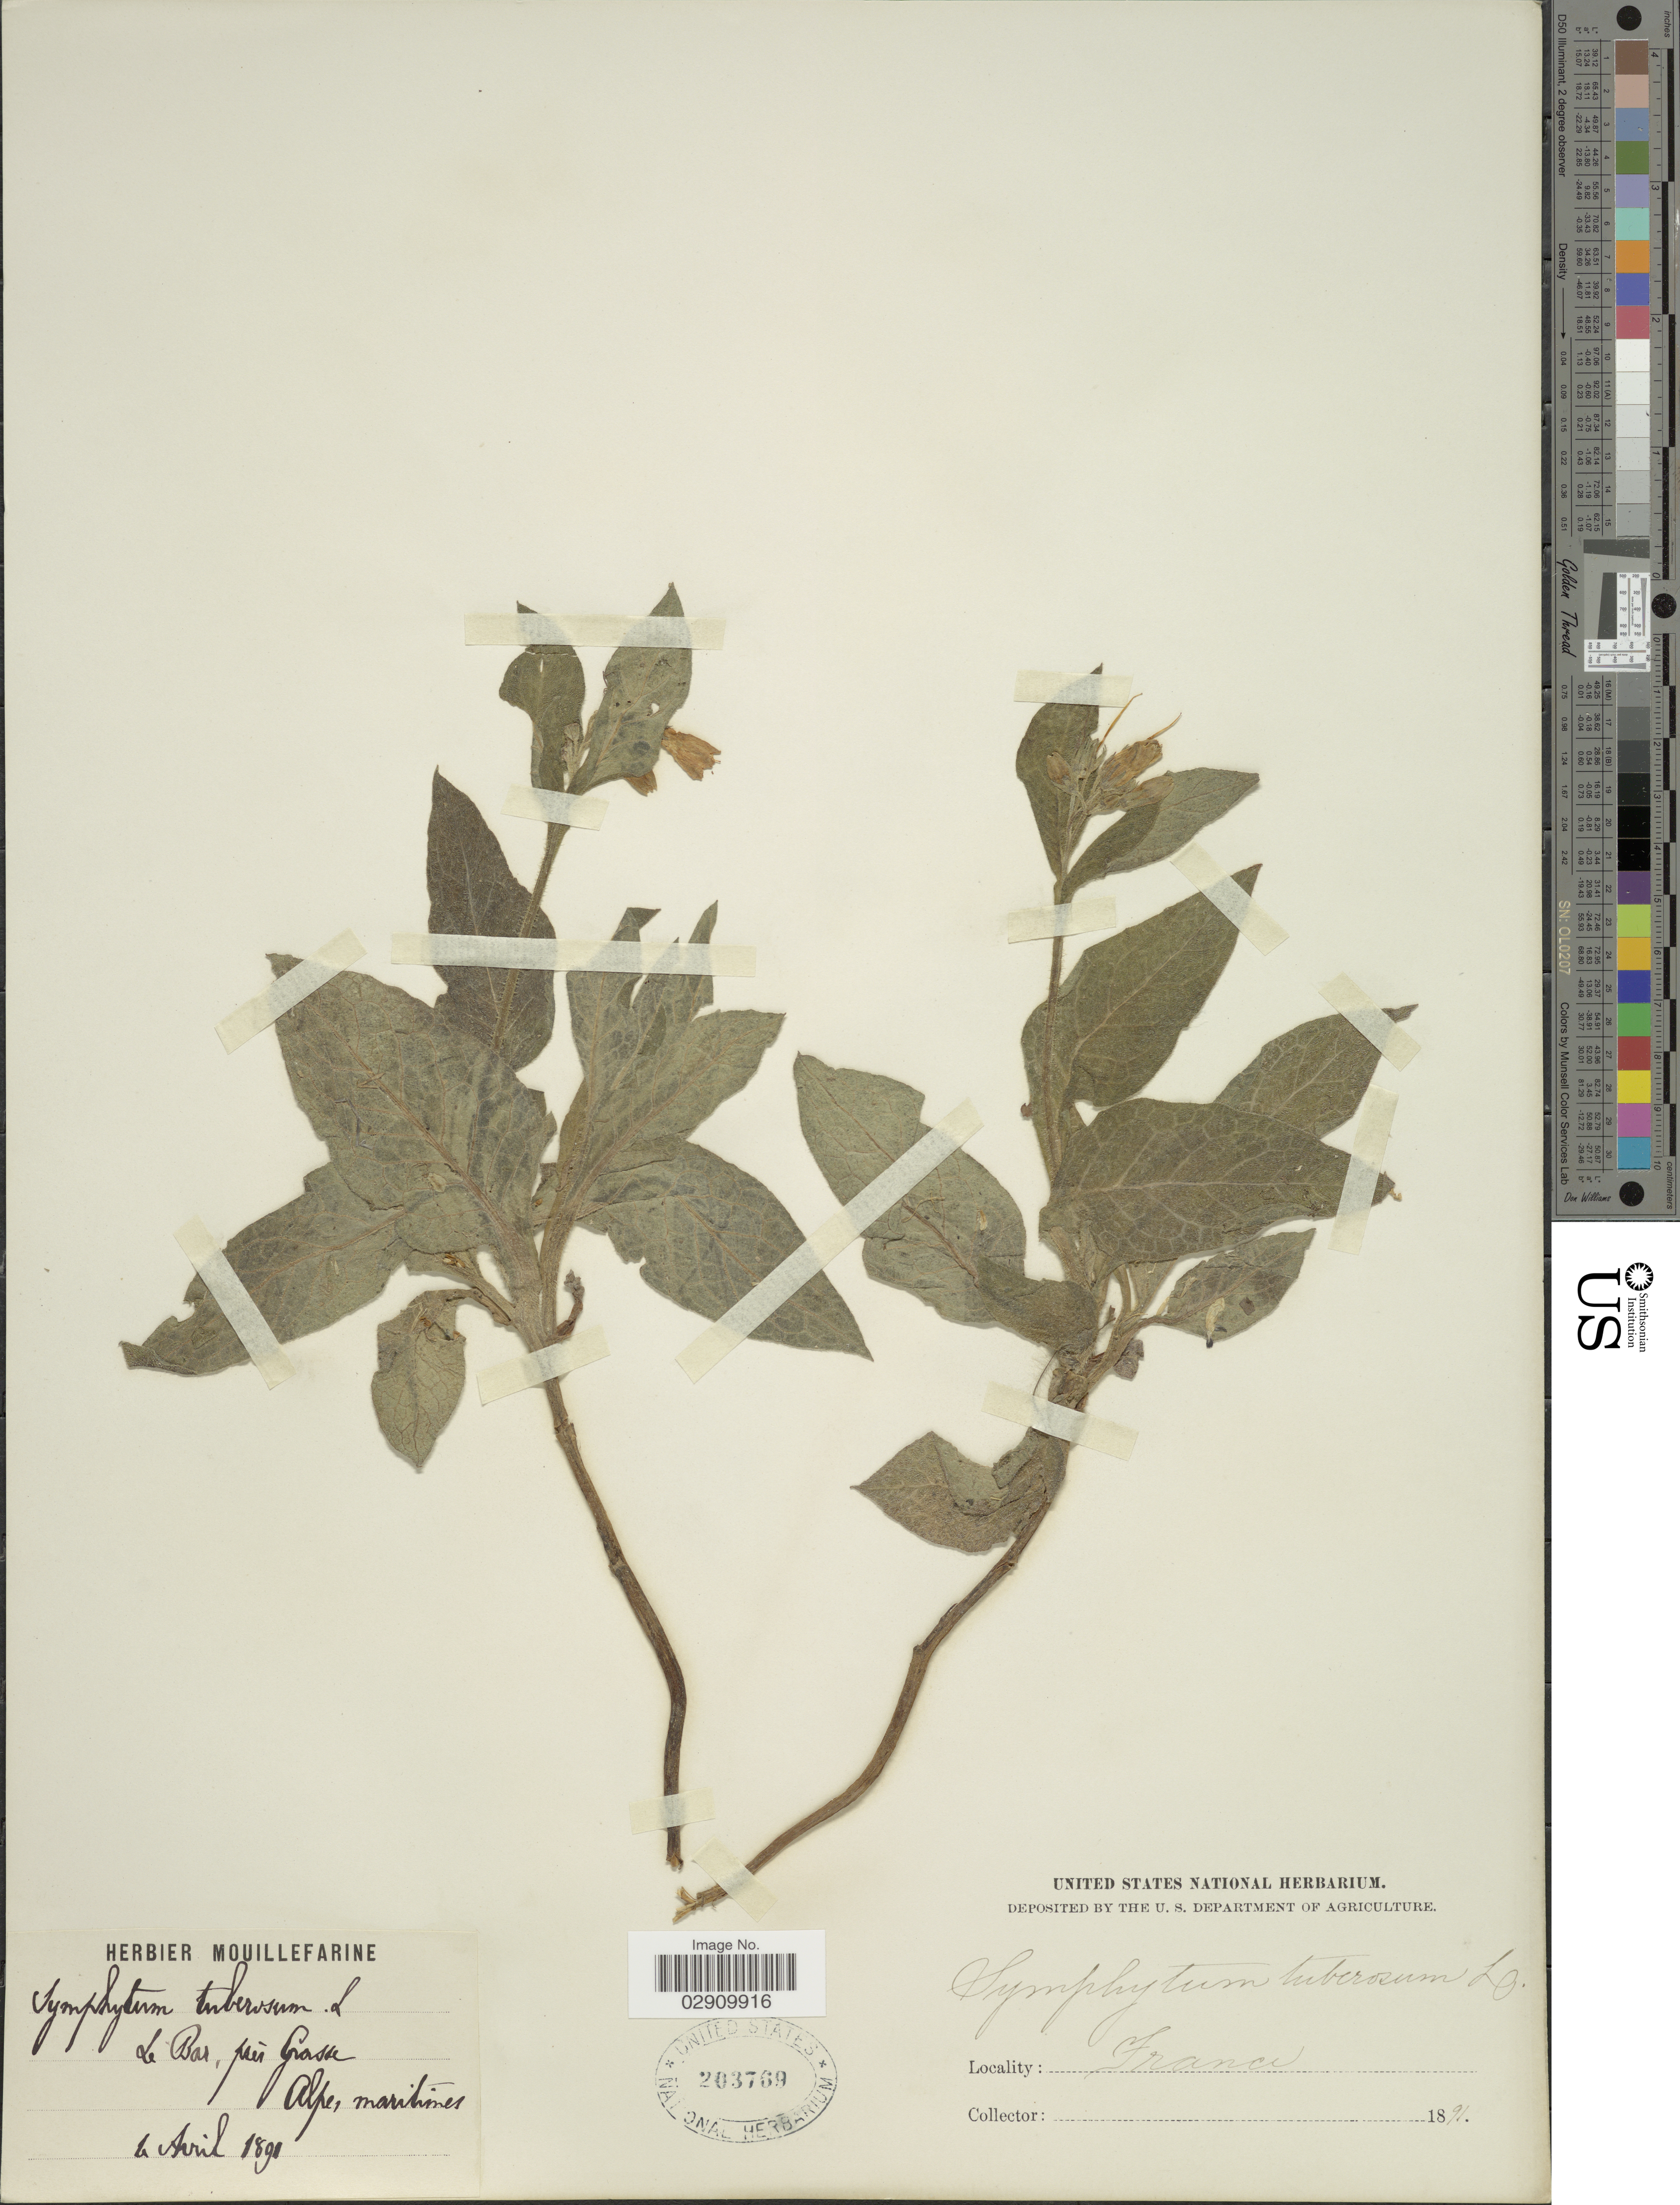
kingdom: Plantae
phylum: Tracheophyta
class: Magnoliopsida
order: Boraginales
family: Boraginaceae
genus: Symphytum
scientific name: Symphytum tuberosum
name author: L.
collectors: ex herb. Mouillefarine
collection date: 1891-04-06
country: France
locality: Le Bar, prés Grasse, Alpes maritines.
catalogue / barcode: US 203769